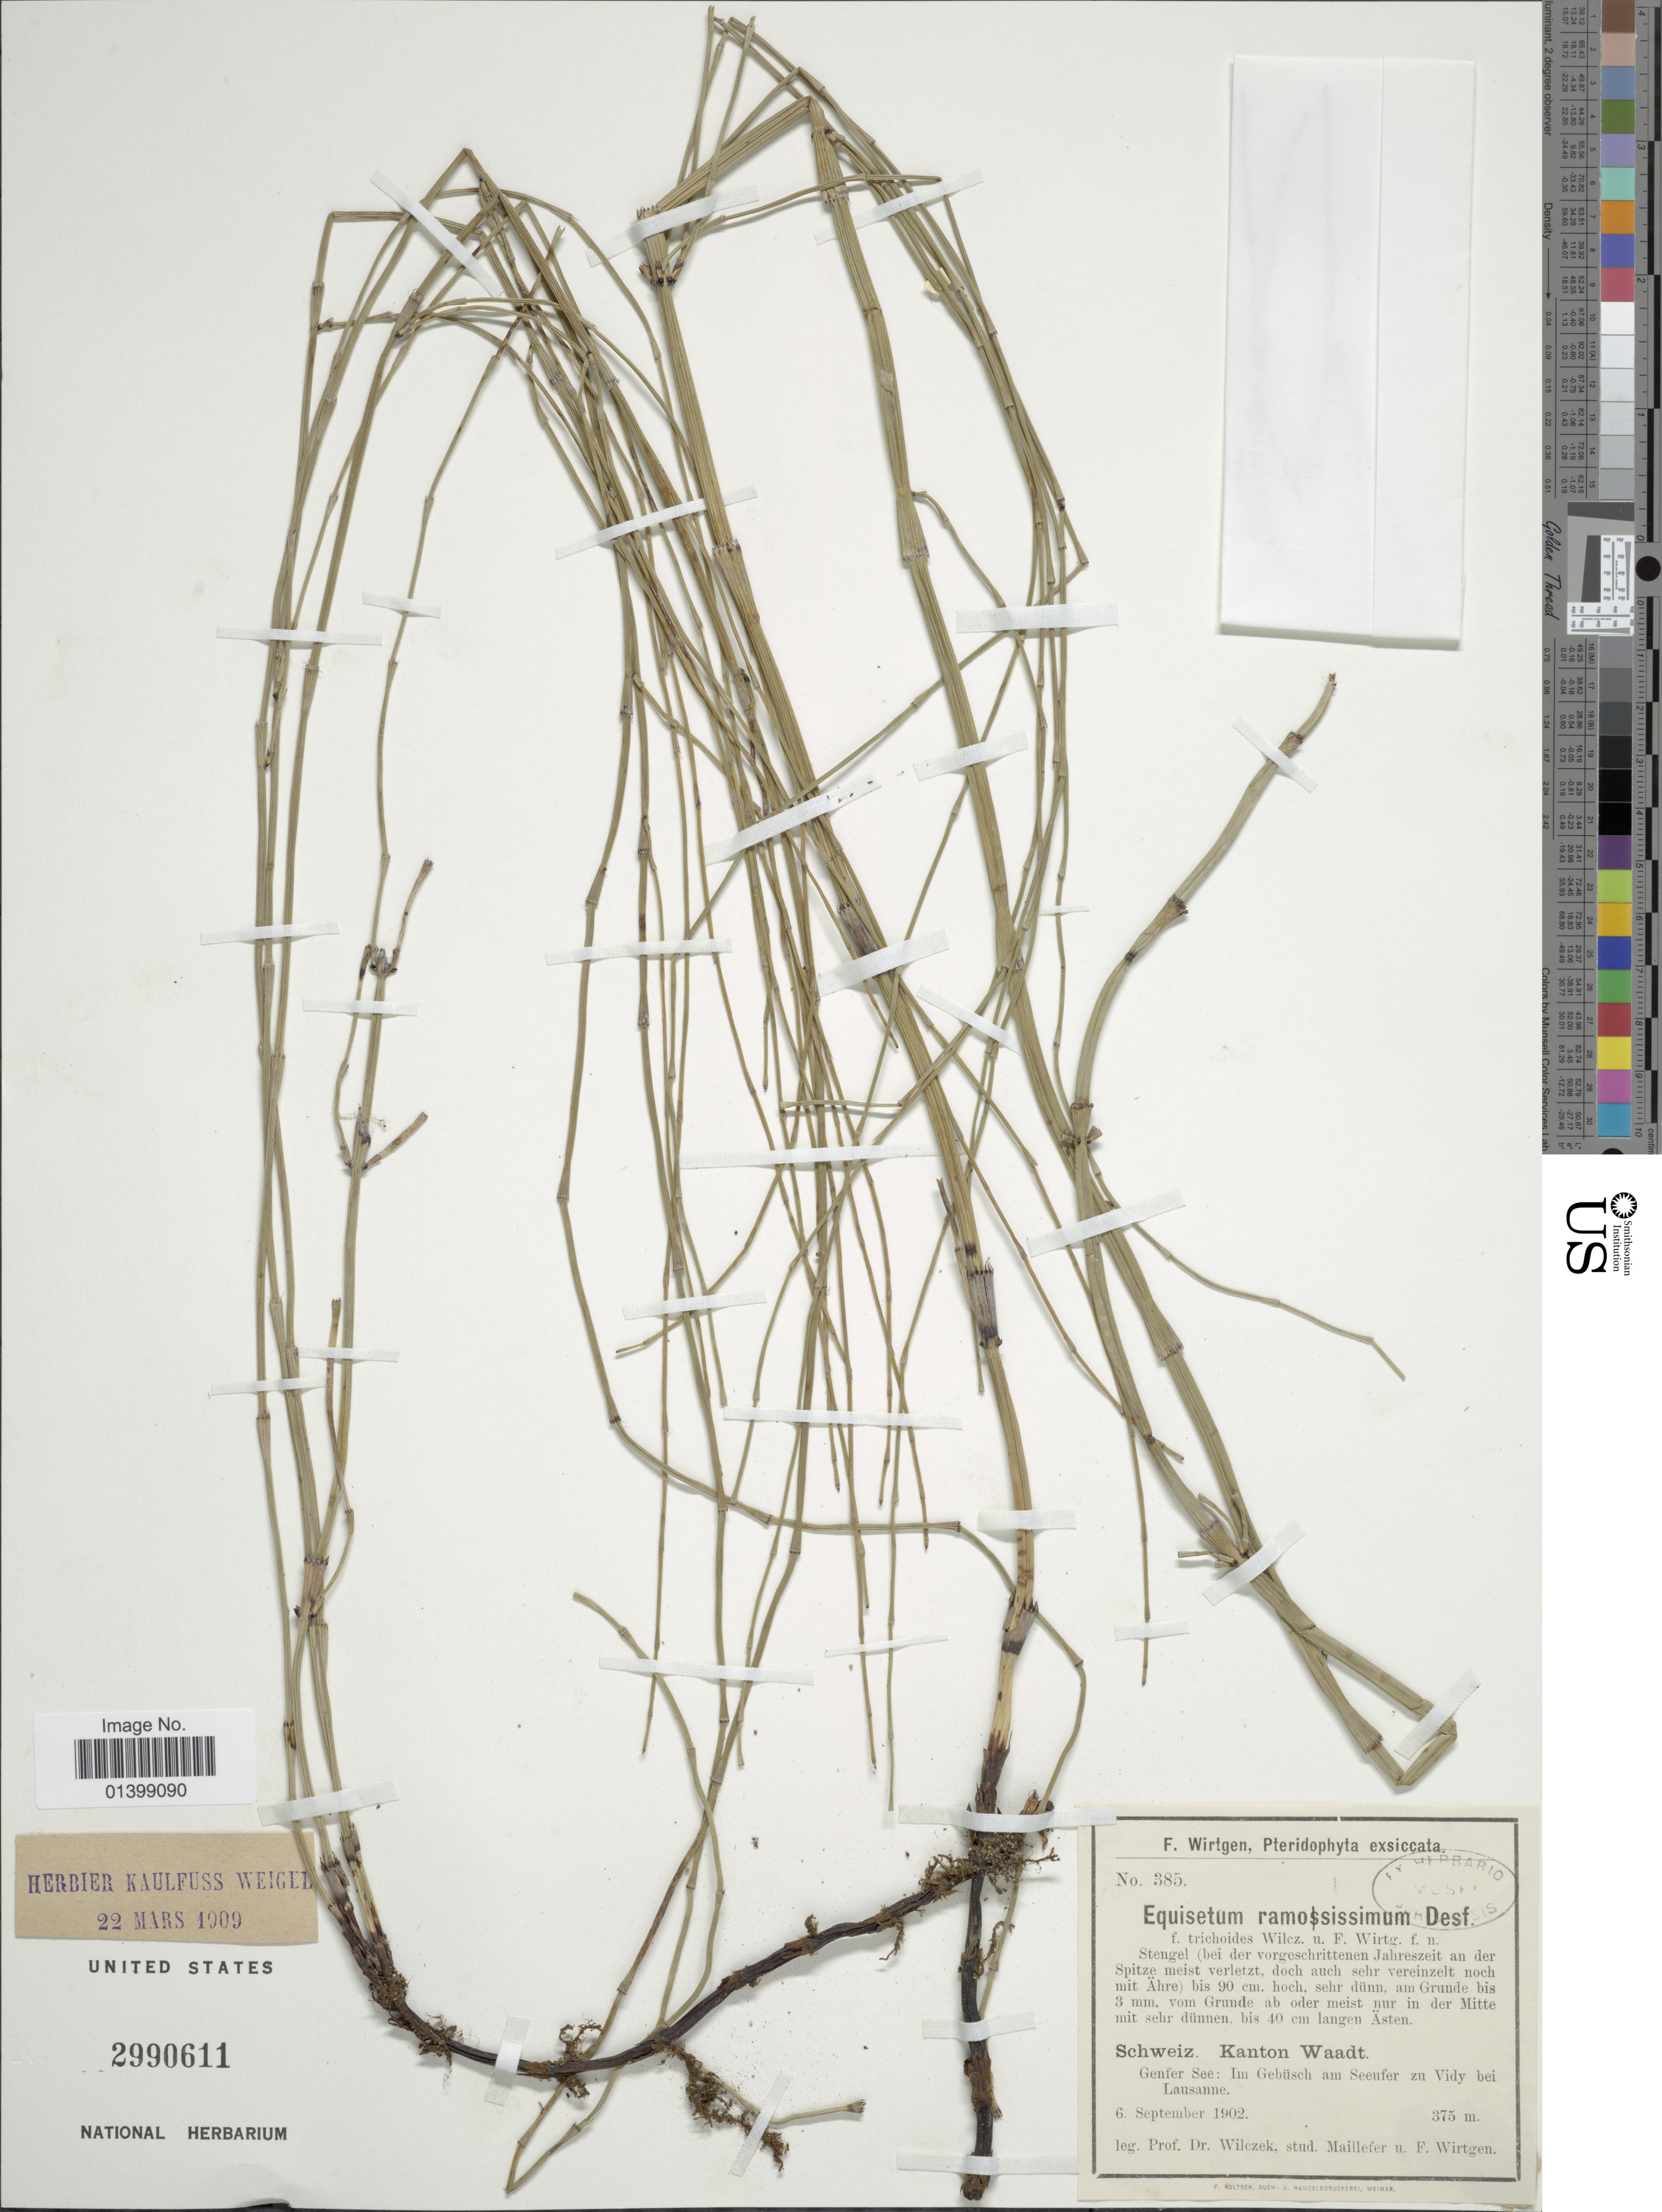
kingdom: Plantae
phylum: Tracheophyta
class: Polypodiopsida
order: Equisetales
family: Equisetaceae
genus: Equisetum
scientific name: Equisetum ramosissimum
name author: Desf.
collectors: Wilczek, -. Maillefer & F. Wirtgen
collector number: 385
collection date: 1902-09-06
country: Switzerland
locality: Schweiz, Kanton Waadt, Genfer See: Im Gebüsch am Seeufer zu Vidy bei Lausanne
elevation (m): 375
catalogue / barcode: US 2990611